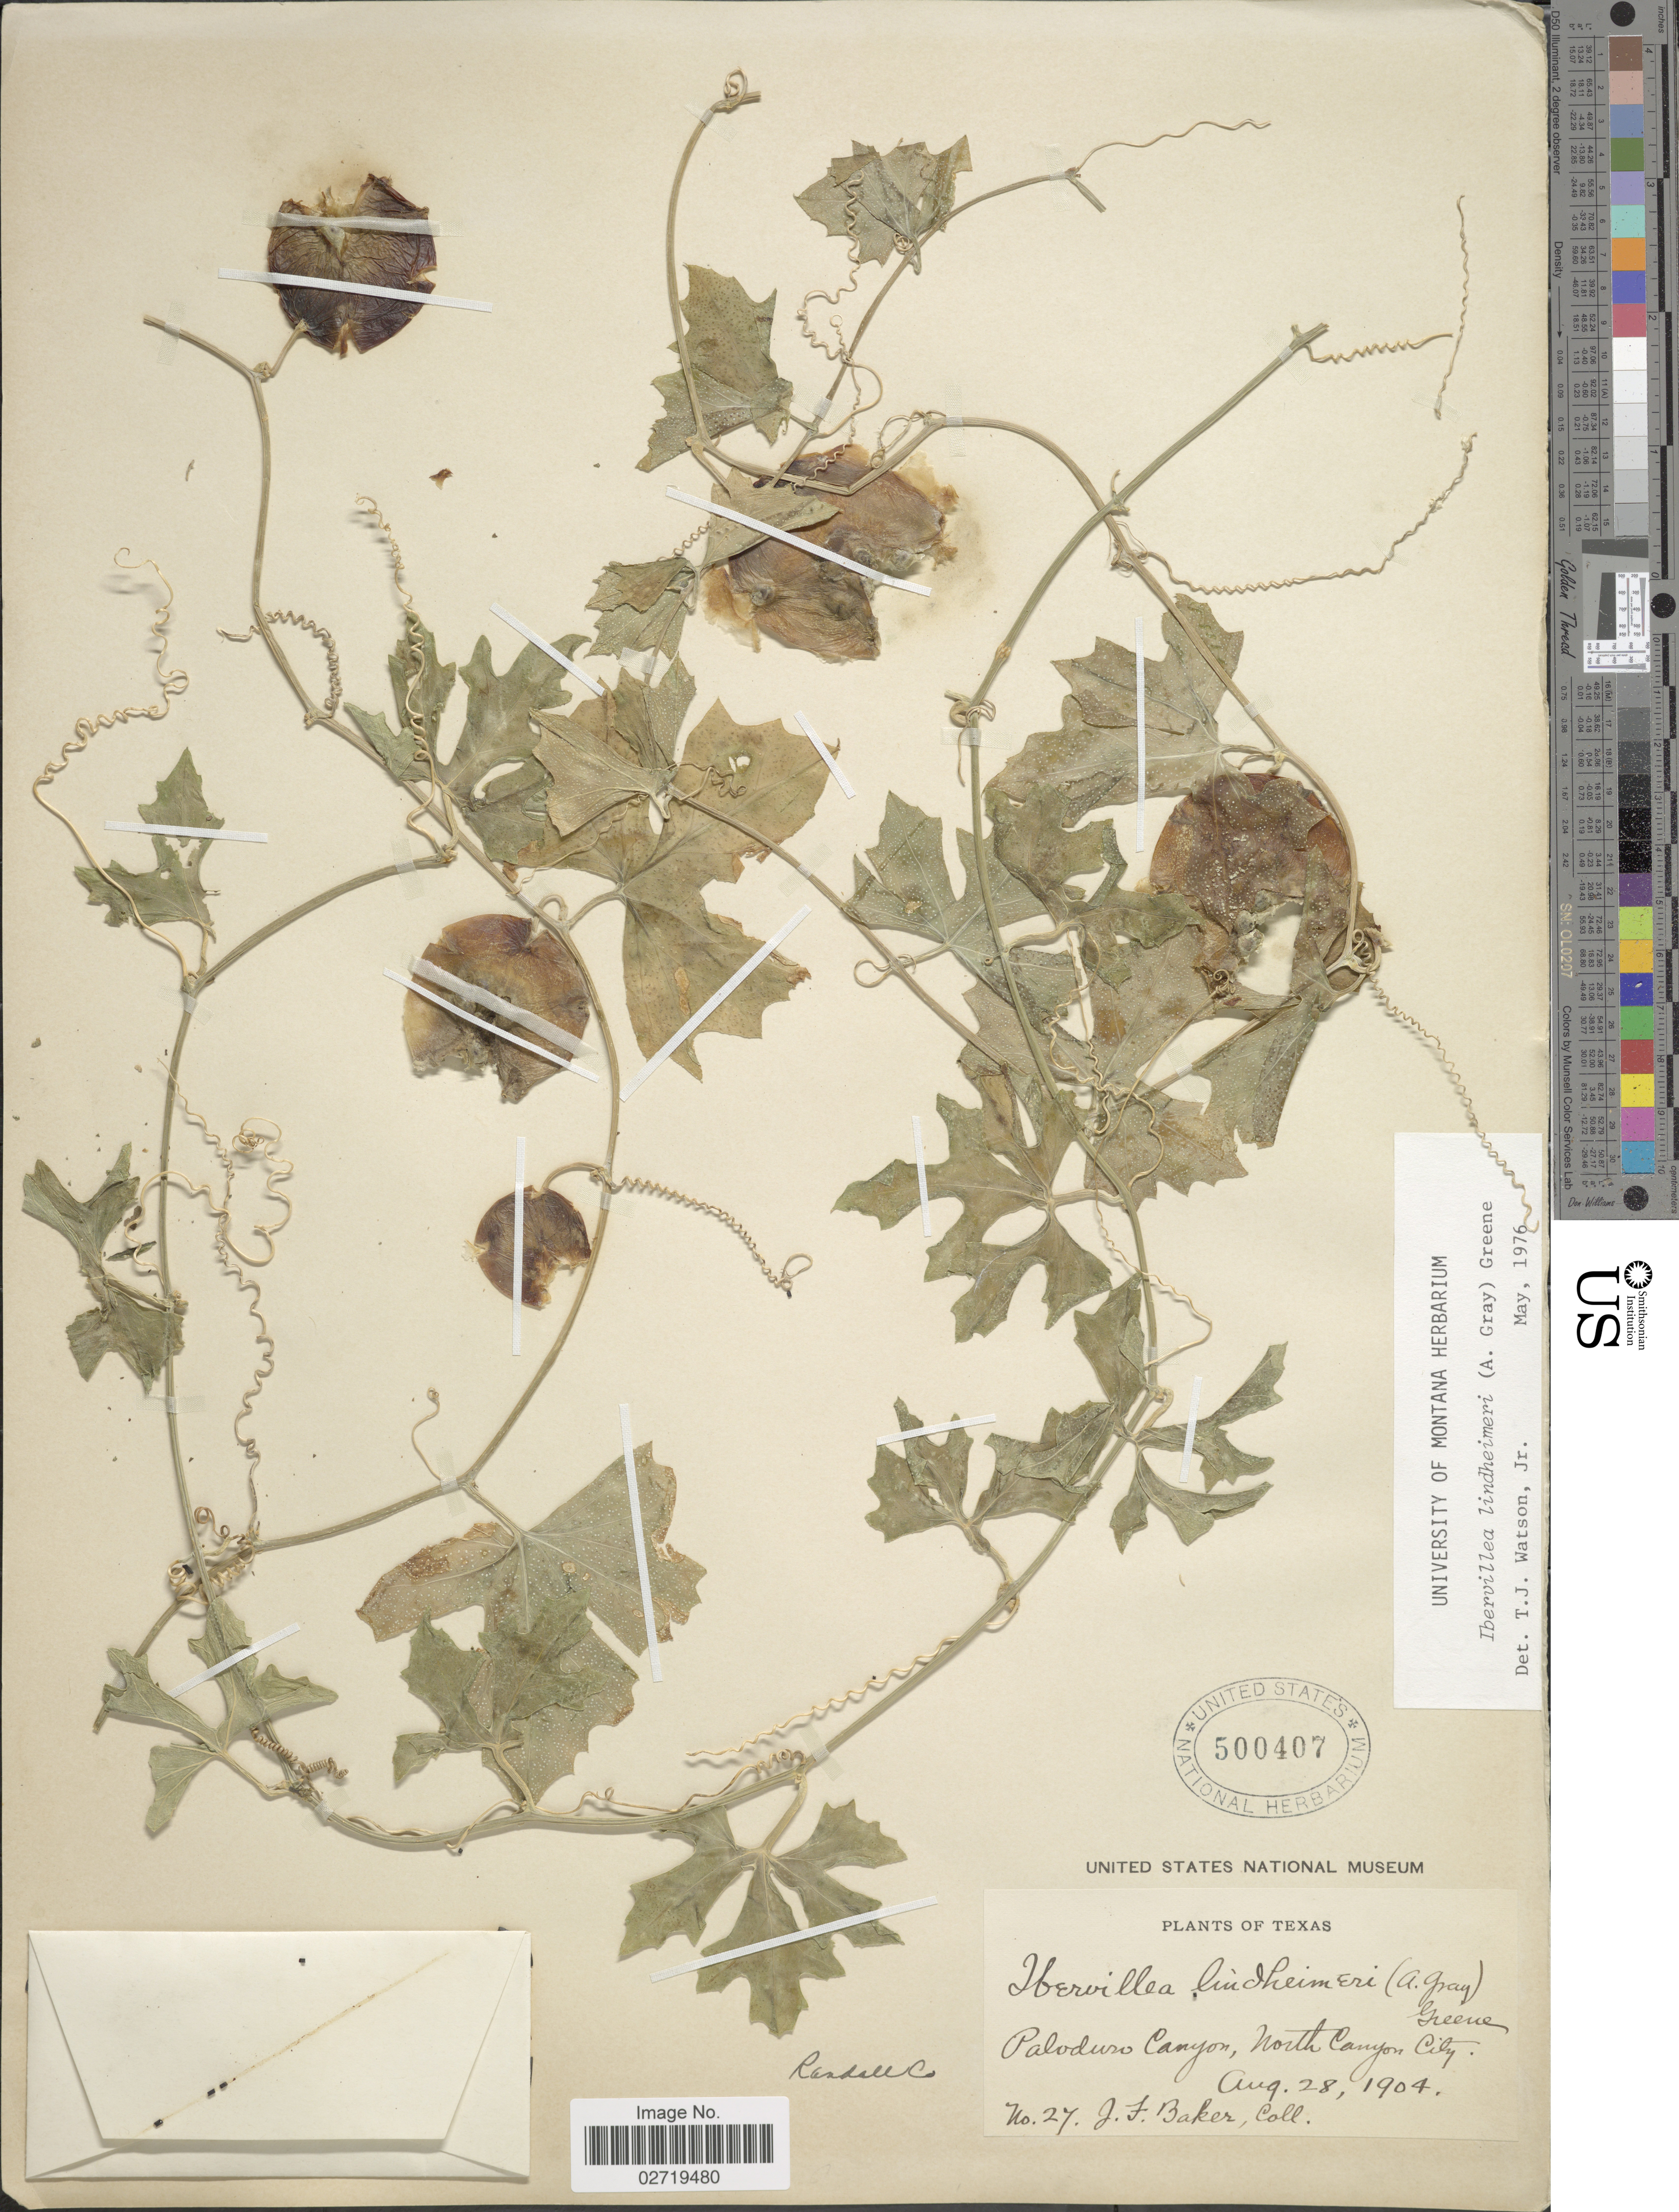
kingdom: Plantae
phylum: Tracheophyta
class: Magnoliopsida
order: Cucurbitales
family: Cucurbitaceae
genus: Ibervillea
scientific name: Ibervillea lindheimeri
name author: (A. Gray) Greene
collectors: J. F. Baker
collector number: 27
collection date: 1904-08-28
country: United States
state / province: Texas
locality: Randall Co, Paloduro Canyon, North Canyon City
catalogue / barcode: US 500407